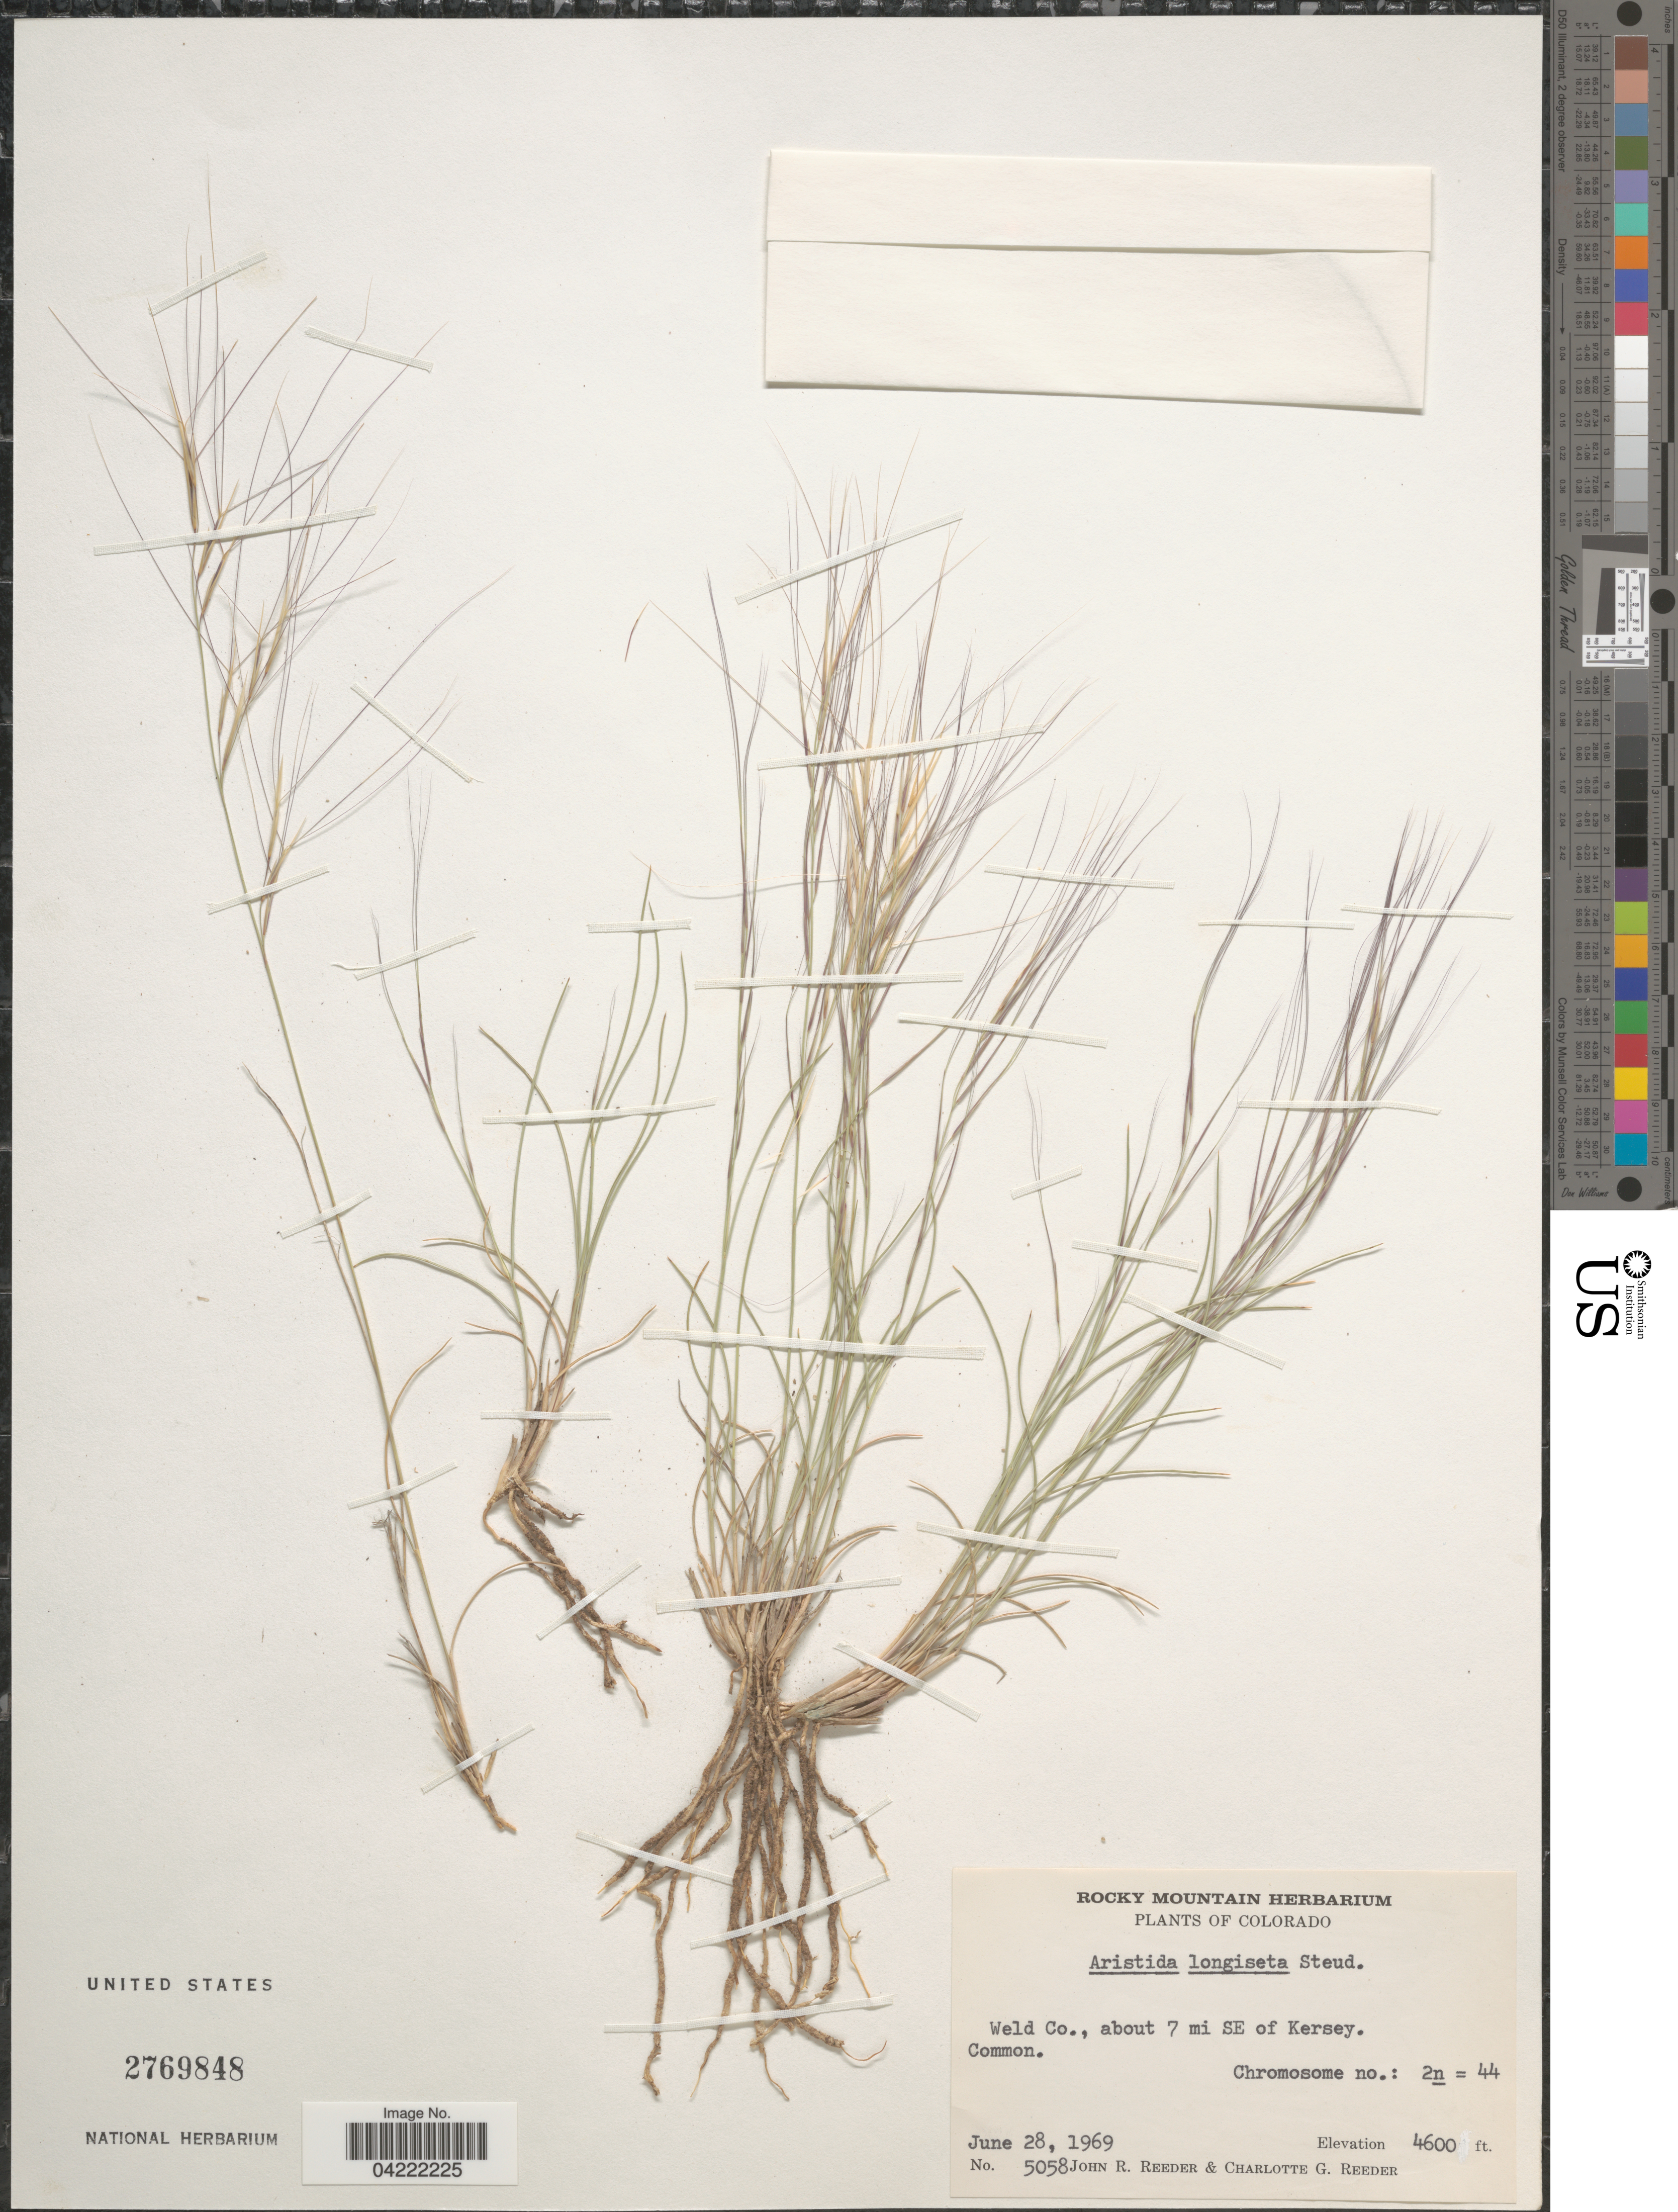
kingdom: Plantae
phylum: Tracheophyta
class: Liliopsida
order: Poales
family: Poaceae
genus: Aristida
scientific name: Aristida purpurea var. longiseta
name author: (Steud.) Vasey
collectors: J. R. Reeder & C. G. Reeder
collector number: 5058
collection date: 1969-06-28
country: United States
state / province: Colorado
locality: Weld Co., about 7 mi SE of Kersey.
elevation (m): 1402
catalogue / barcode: US 2769848